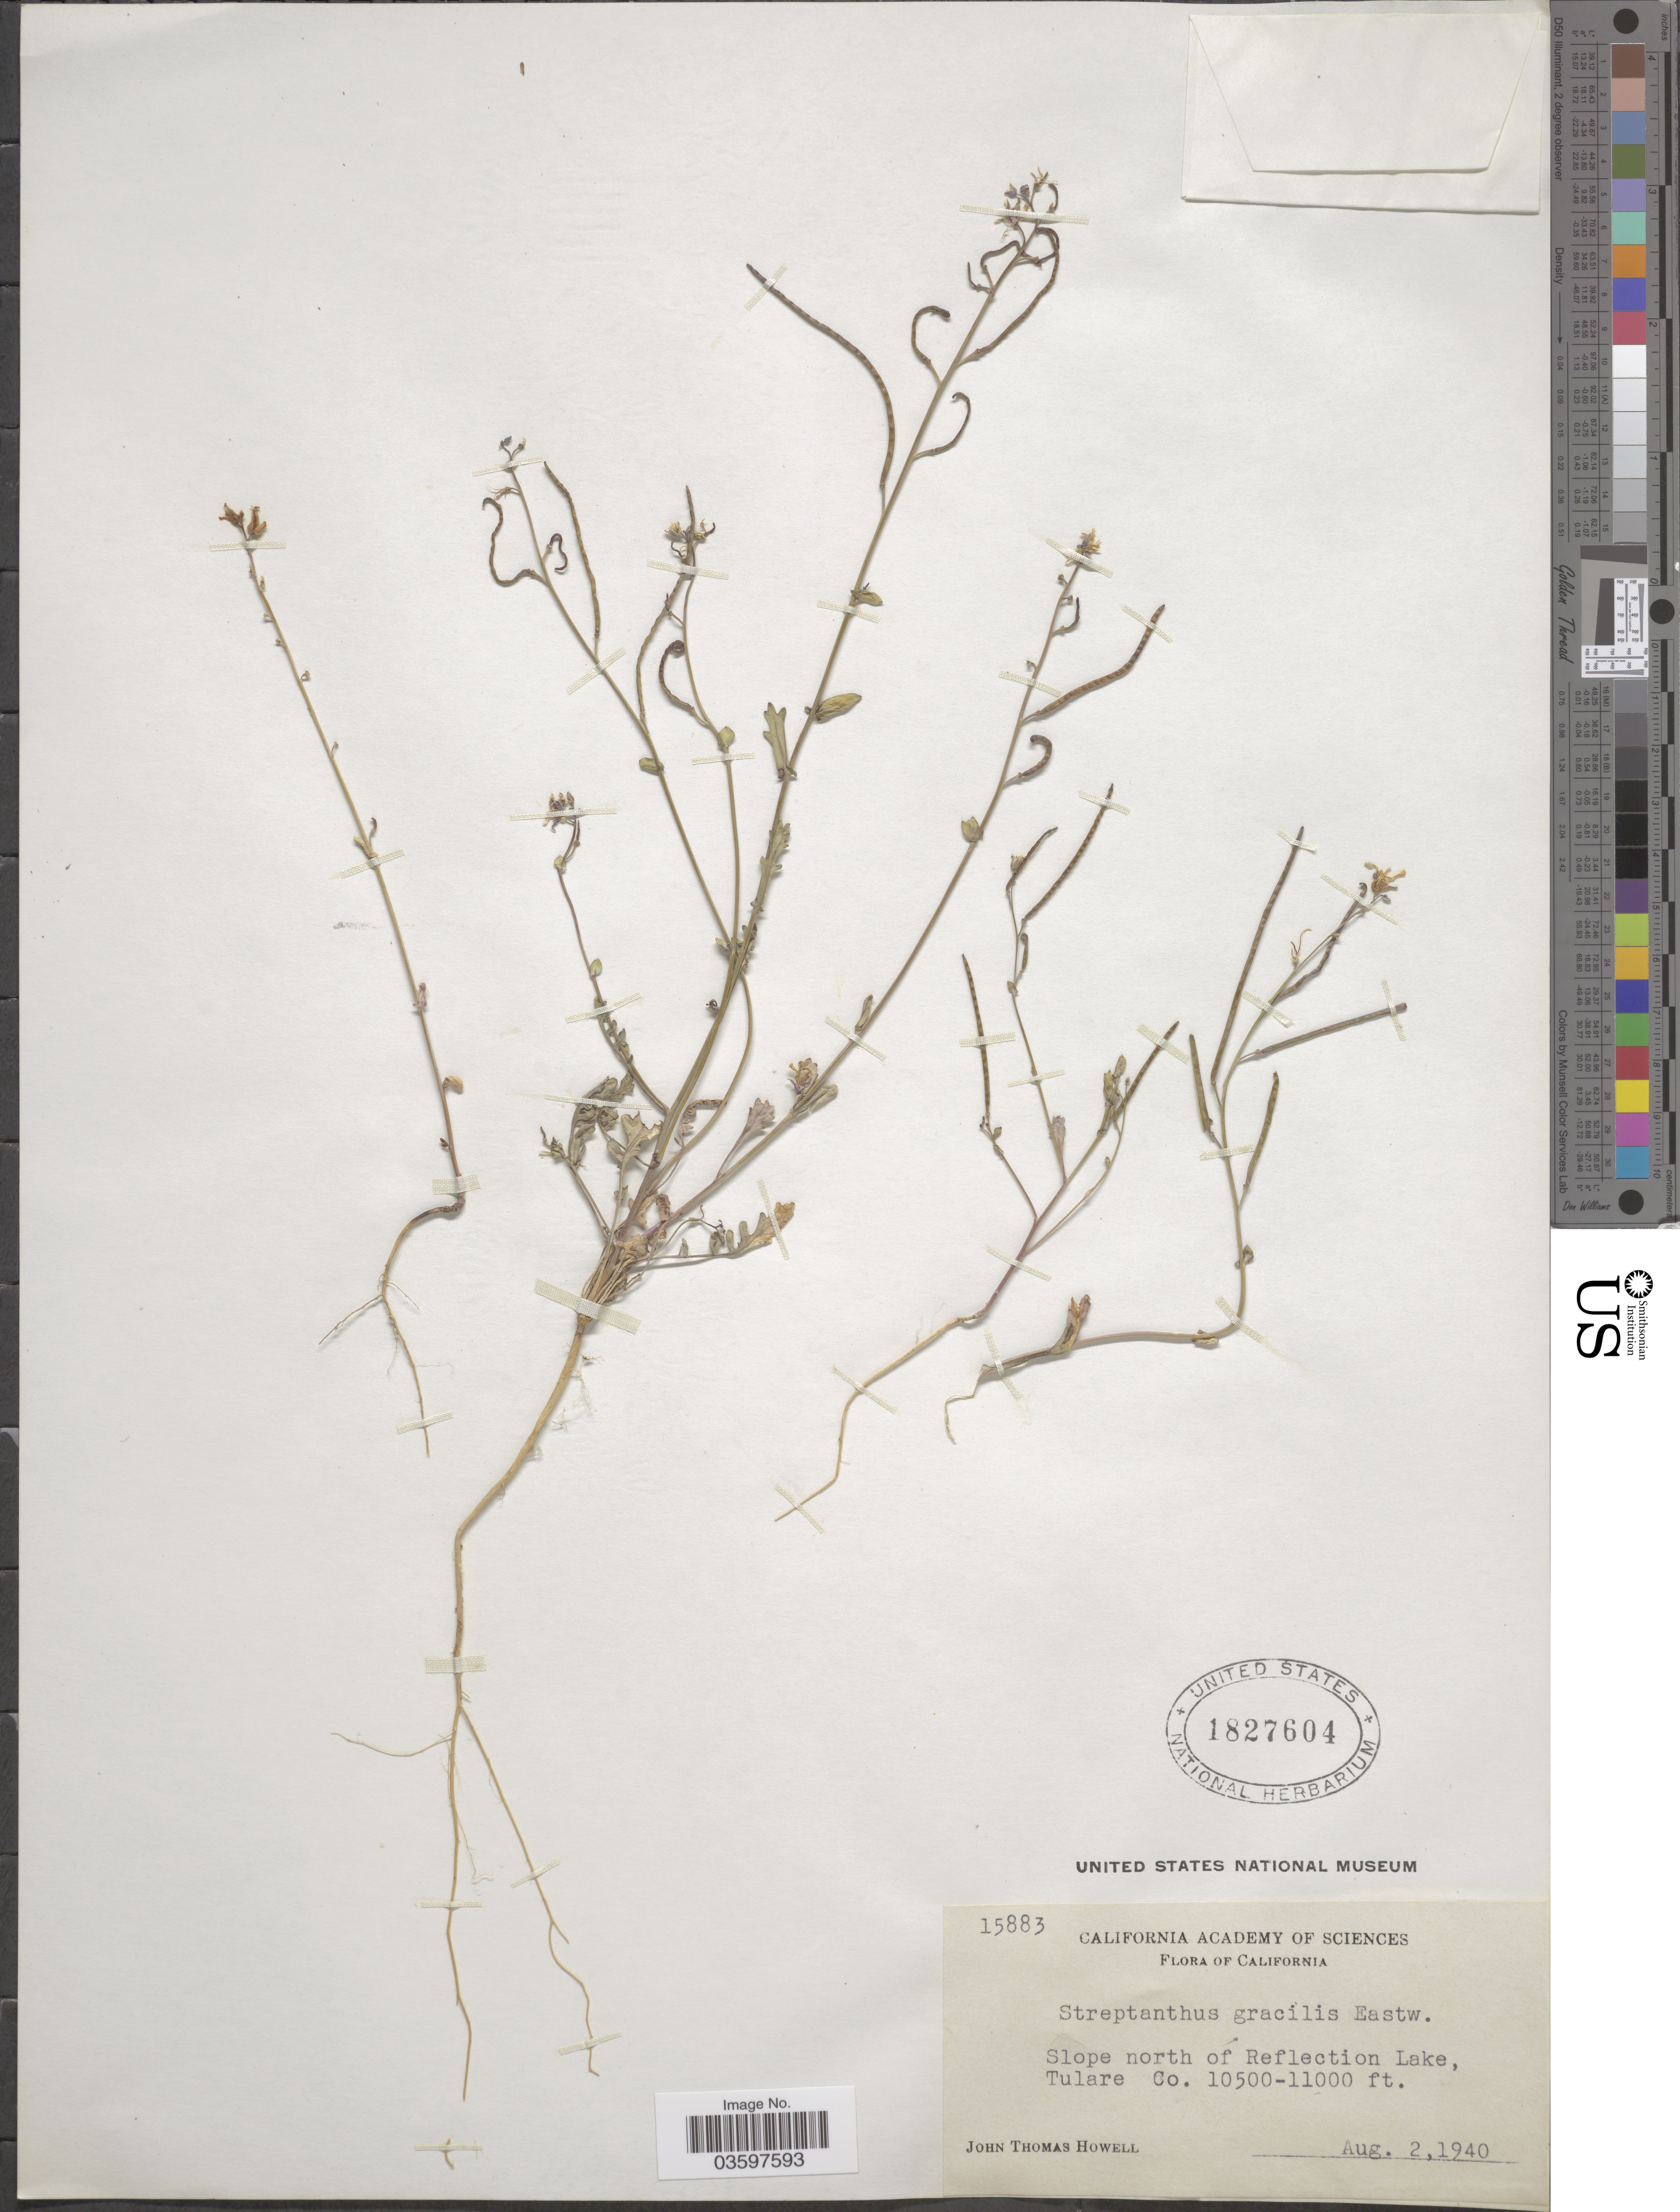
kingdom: Plantae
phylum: Tracheophyta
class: Magnoliopsida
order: Brassicales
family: Brassicaceae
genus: Streptanthus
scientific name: Streptanthus gracilis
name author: Eastw.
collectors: J. T. Howell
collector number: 15883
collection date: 1940-08-02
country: United States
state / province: California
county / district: Tulare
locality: Slope north of Reflection Lake, Tulare Co.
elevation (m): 3200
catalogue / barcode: US 1827604